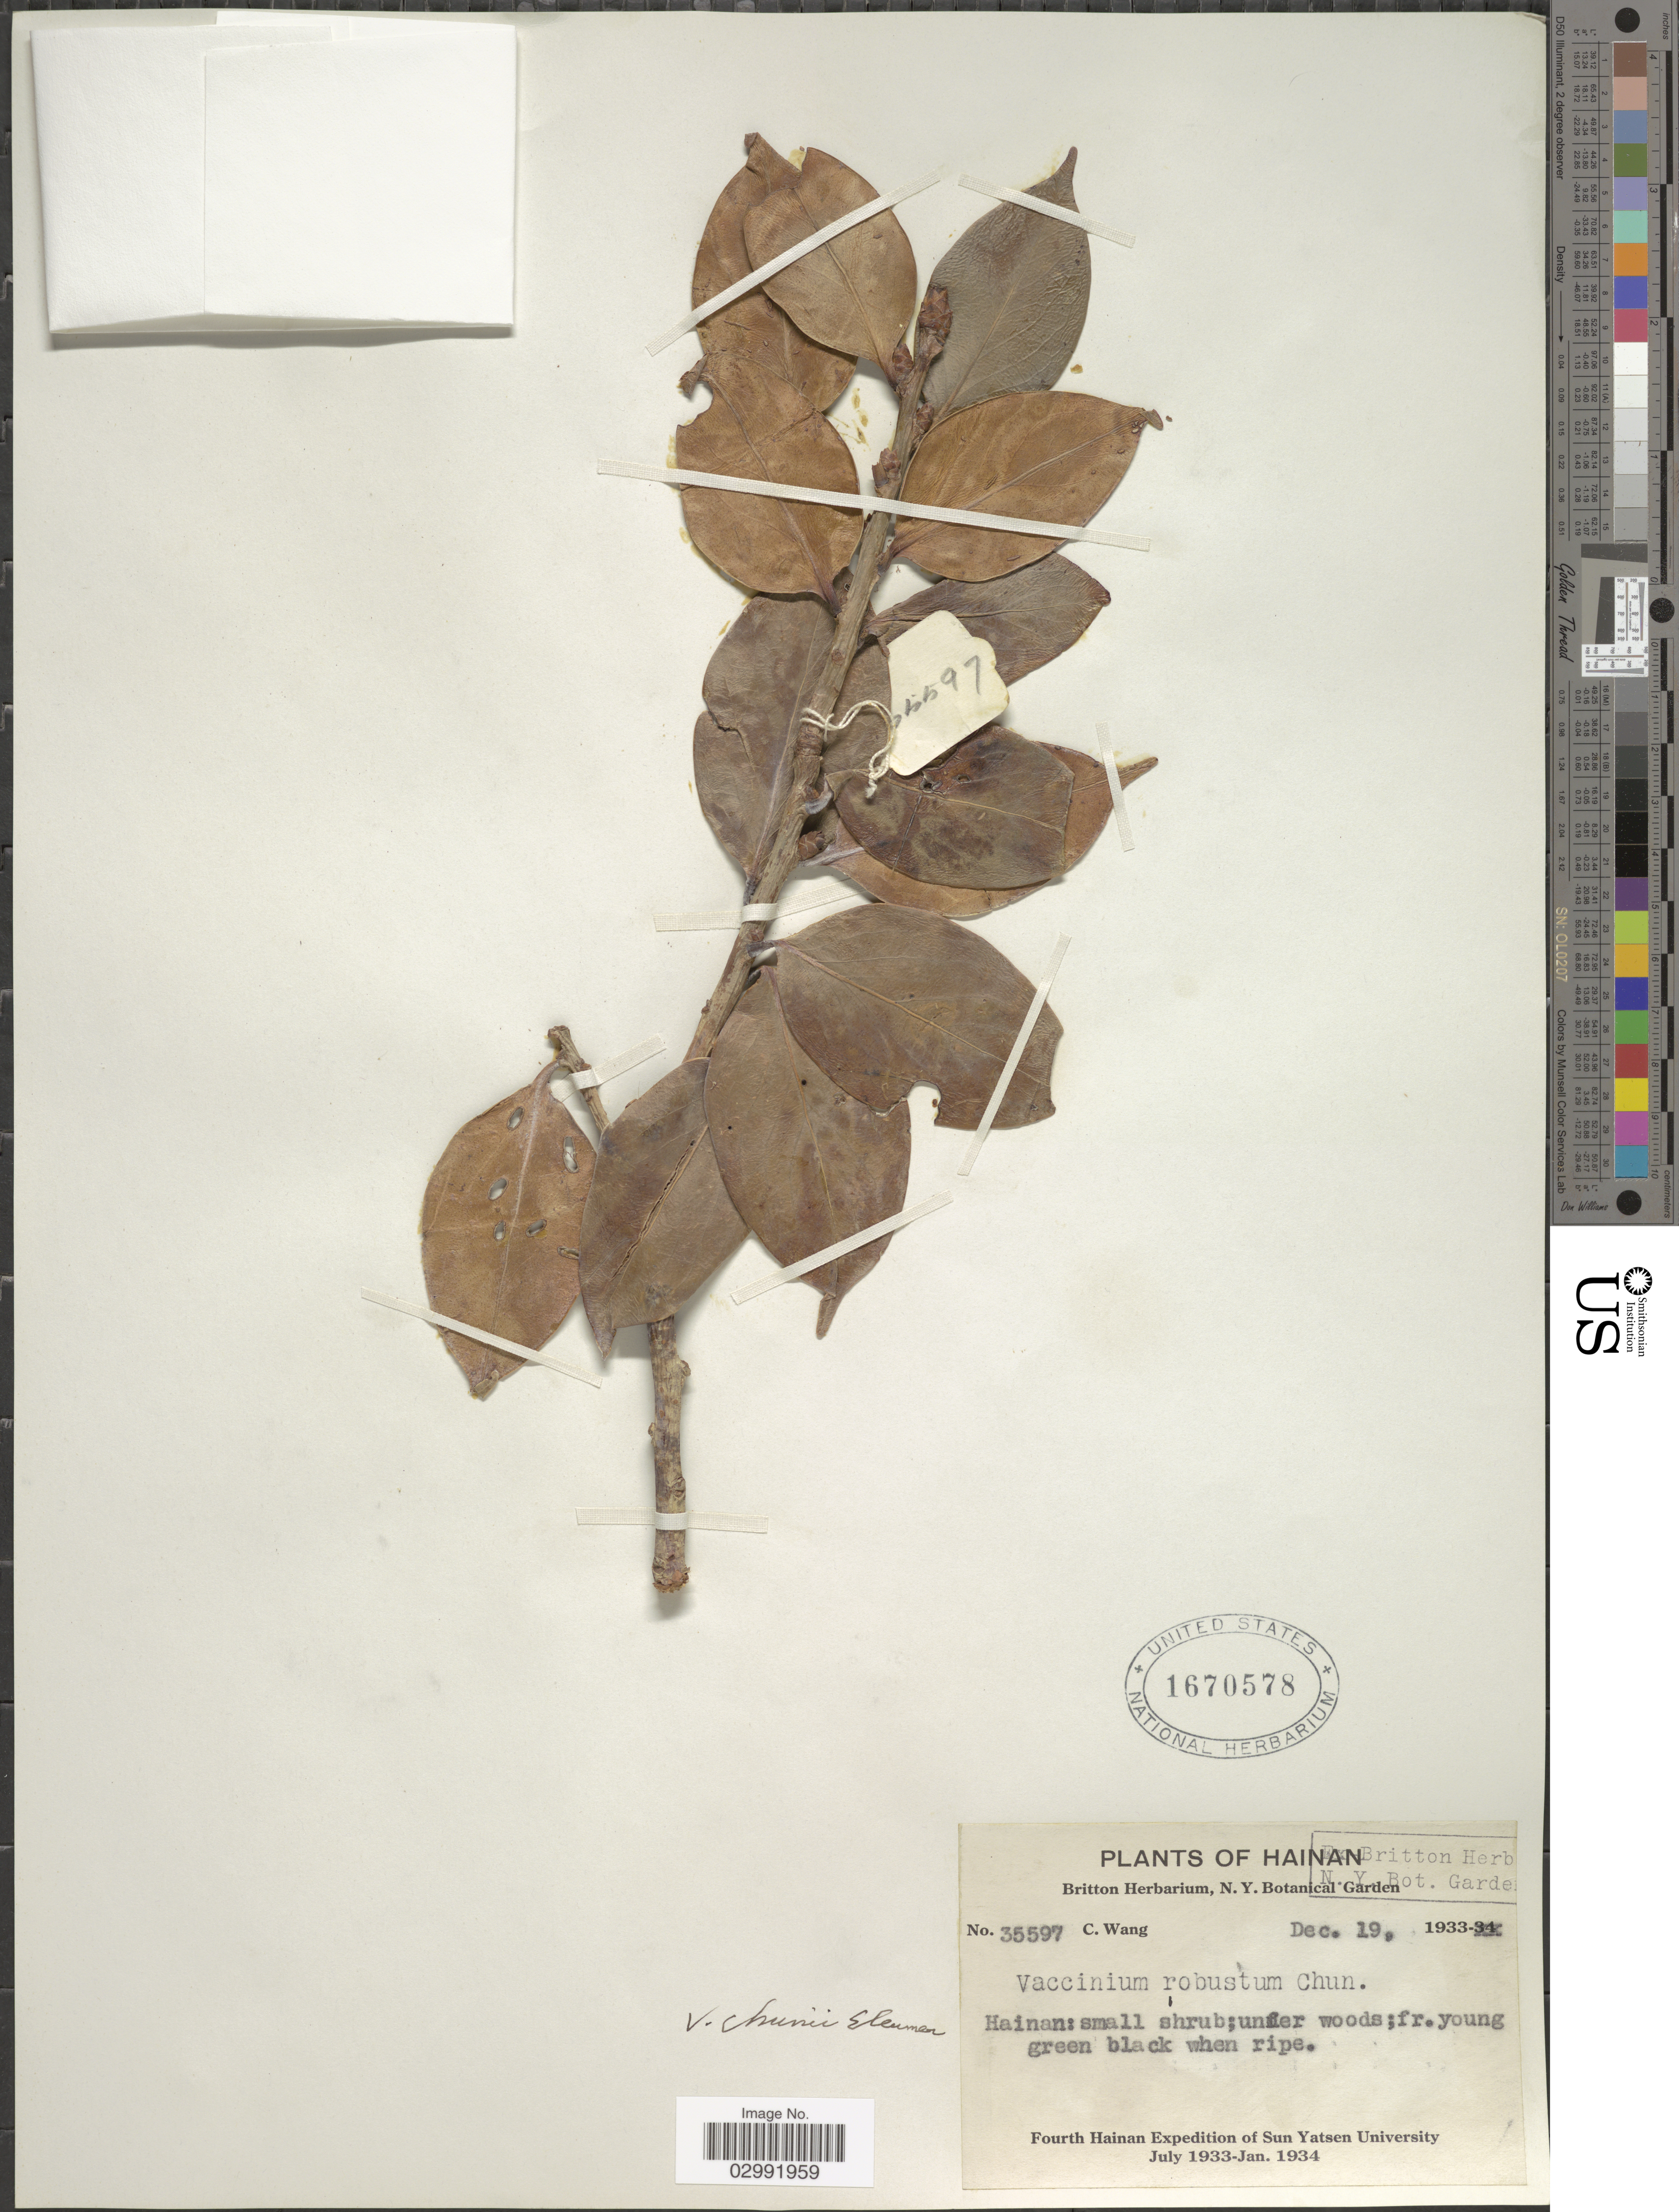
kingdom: Plantae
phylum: Tracheophyta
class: Magnoliopsida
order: Ericales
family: Ericaceae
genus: Vaccinium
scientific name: Vaccinium chunii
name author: Merr. ex Sleumer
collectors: C. Wang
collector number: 35597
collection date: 1933-12-19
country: China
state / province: Hainan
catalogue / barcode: US 1670578